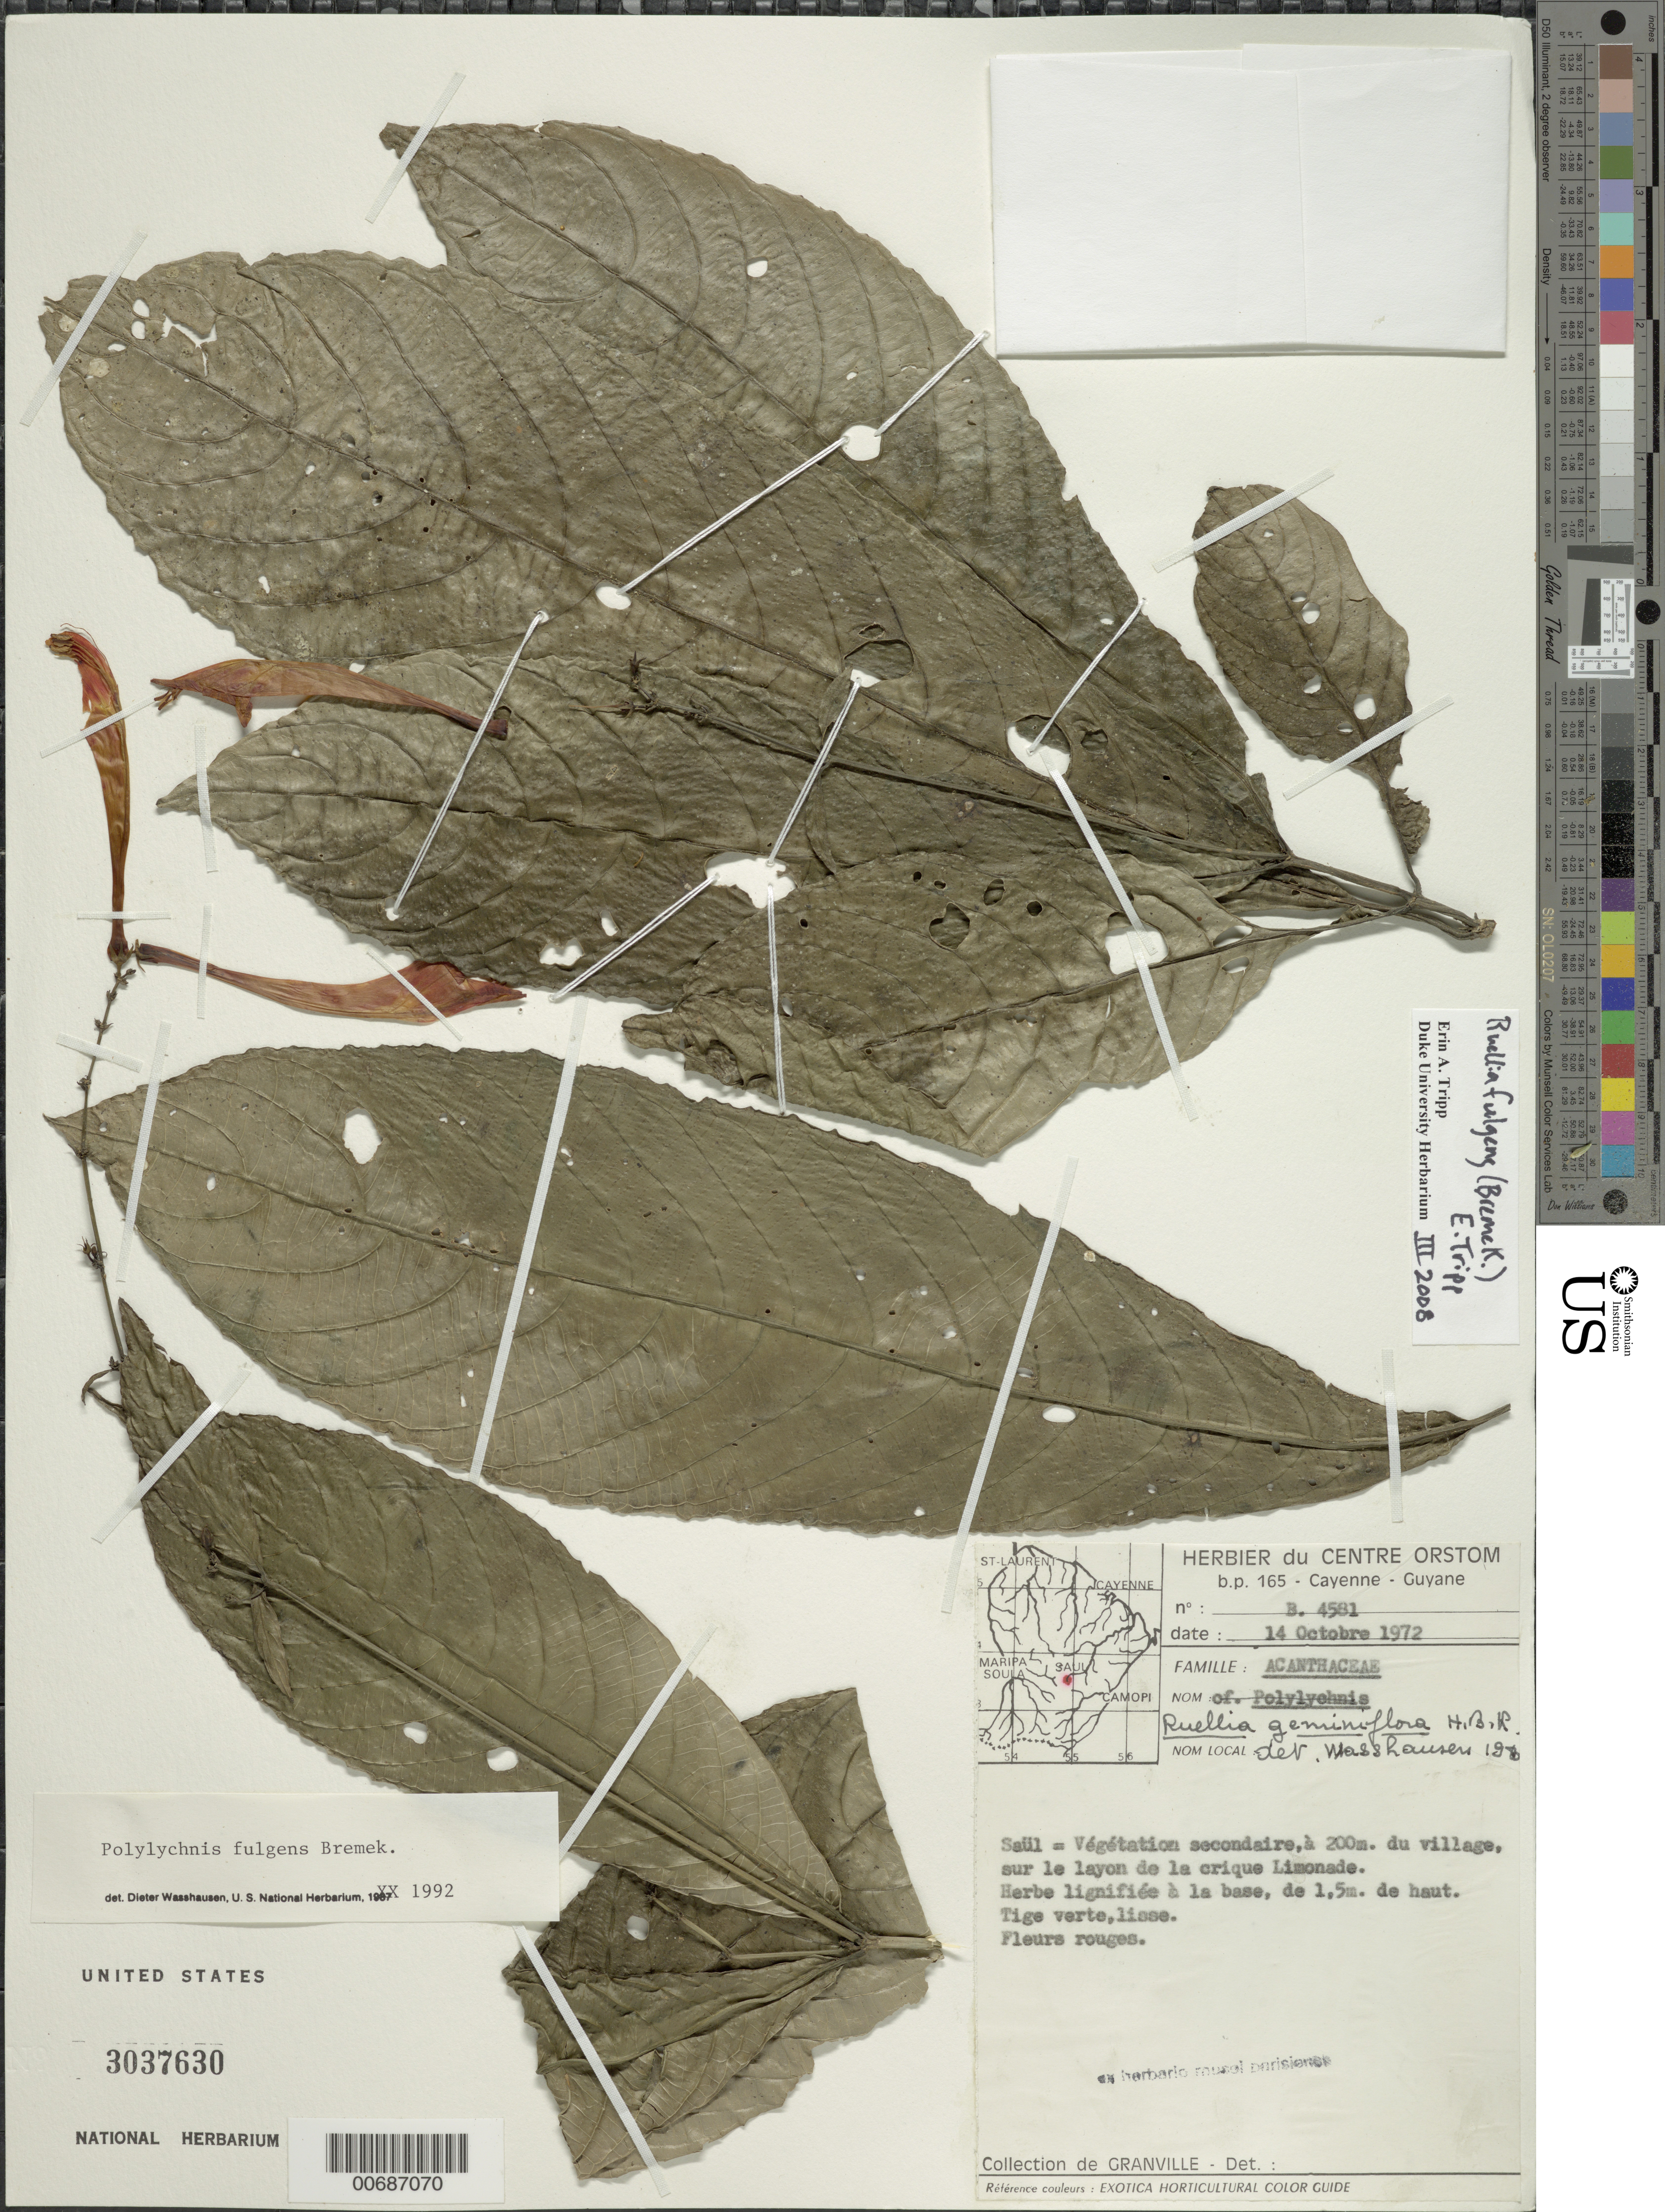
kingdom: Plantae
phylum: Tracheophyta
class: Magnoliopsida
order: Lamiales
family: Acanthaceae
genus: Polylychnis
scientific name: Polylychnis fulgens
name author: Bremek.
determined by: Wasshausen, Dieter C., (BOT), Smithsonian Institution - National Museum of Natural History (UNITED STATES)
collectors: P. Maas & L. Y. T. Westra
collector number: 4581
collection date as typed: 14-Oct-72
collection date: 1972-10-14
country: French Guiana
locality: Saül, a 200 m du village sur le layon de la crique Limonade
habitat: Secondary vegetation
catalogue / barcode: US 3037630